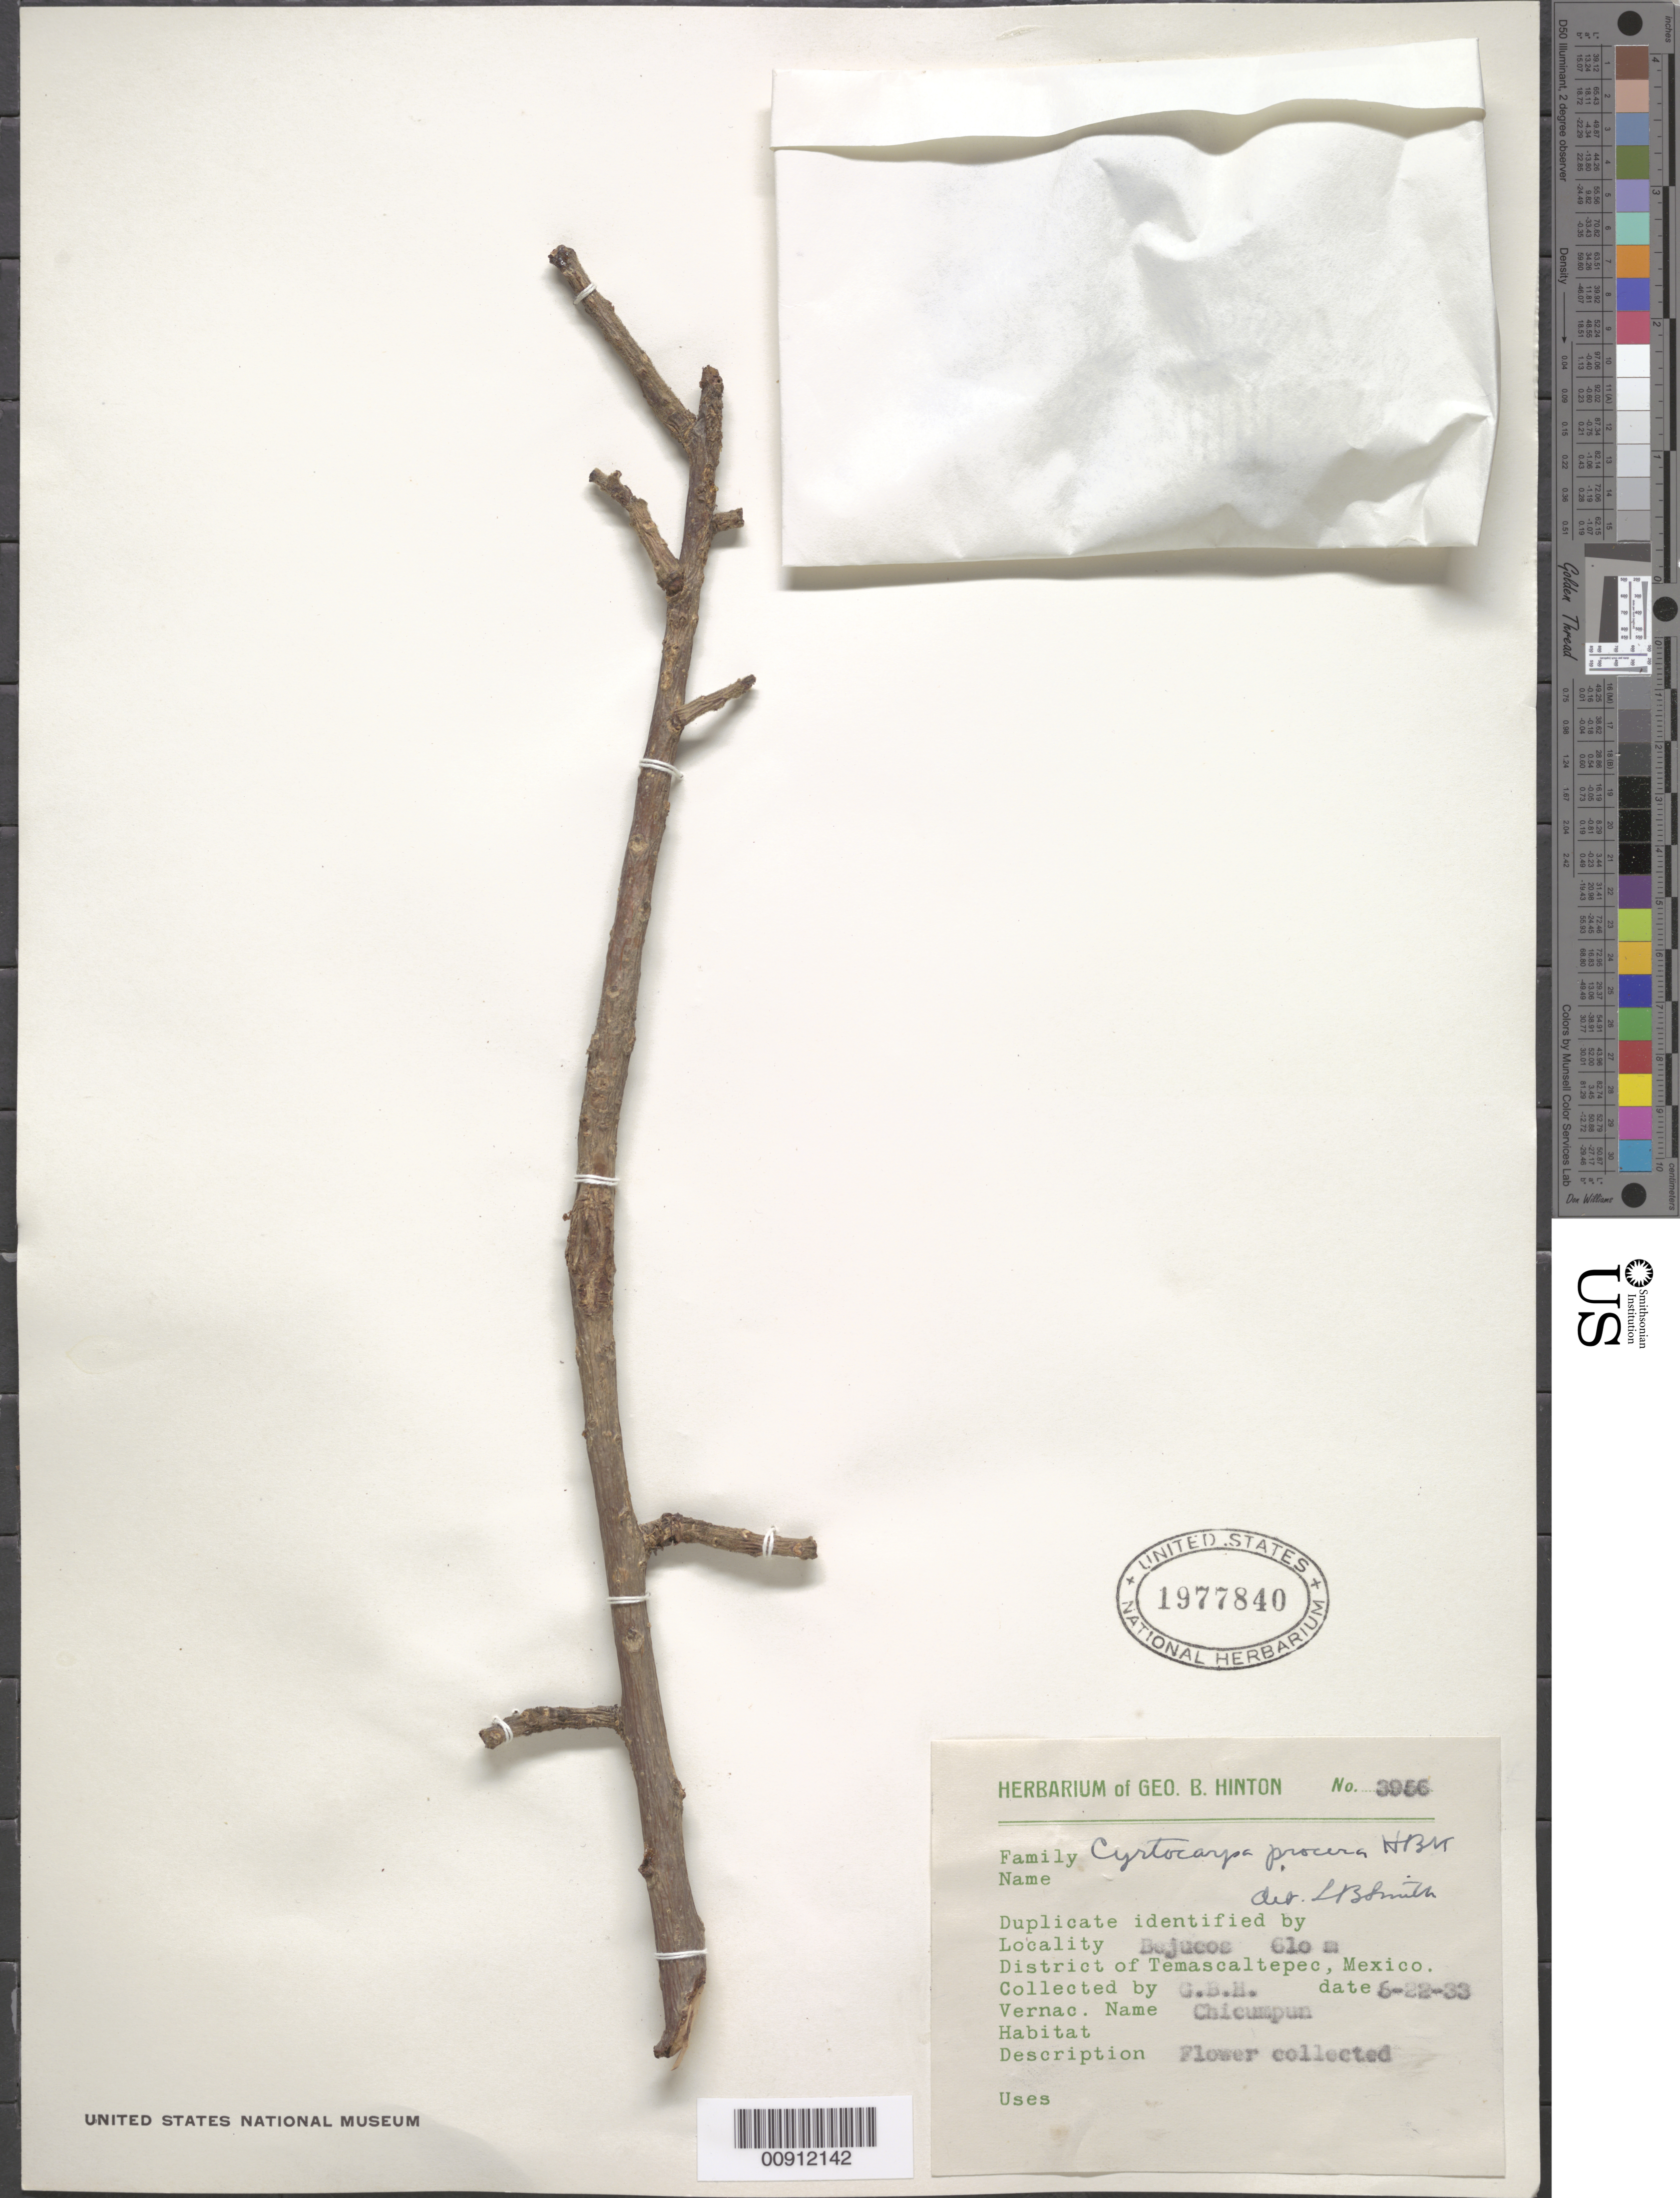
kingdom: Plantae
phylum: Tracheophyta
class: Magnoliopsida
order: Sapindales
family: Anacardiaceae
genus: Cyrtocarpa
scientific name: Cyrtocarpa procera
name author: Kunth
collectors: G. B. Hinton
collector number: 3956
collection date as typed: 22 Jun 1933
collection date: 1933-06-22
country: Mexico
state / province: México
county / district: Temascaltepec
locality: Bejucos, District of Temascaltepec, State of Mexico.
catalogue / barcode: US 1977840